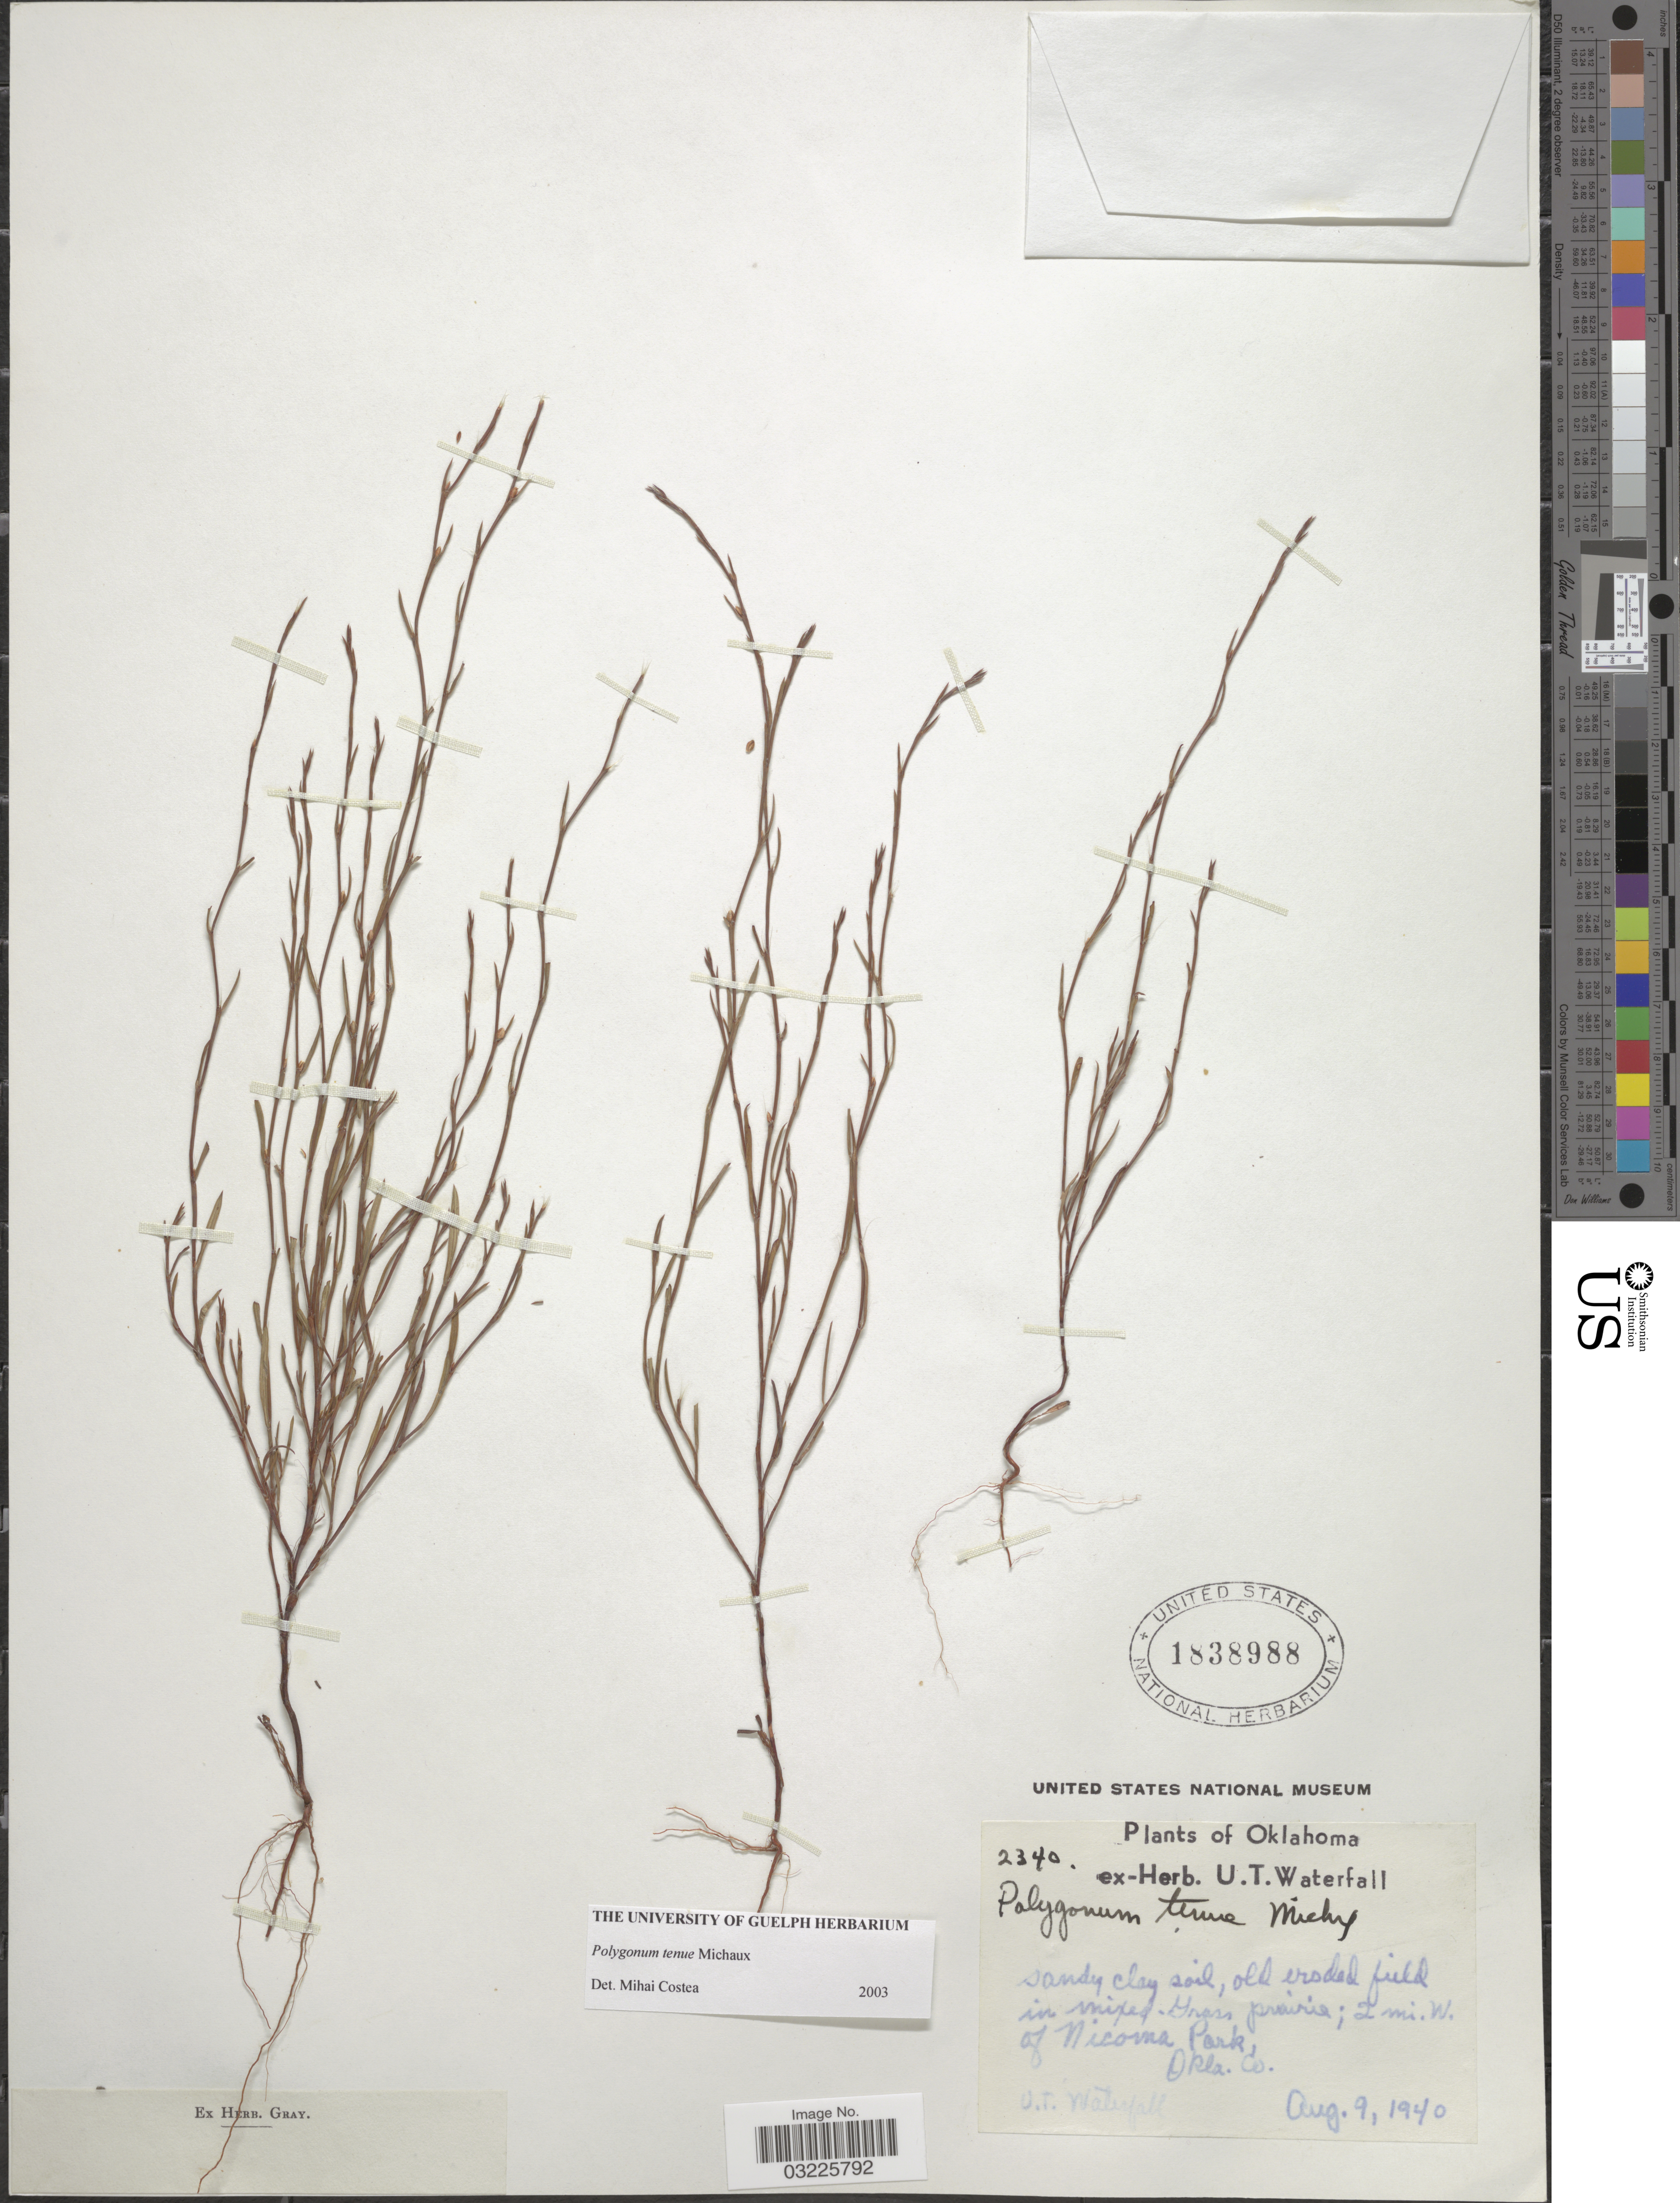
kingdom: Plantae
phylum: Tracheophyta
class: Magnoliopsida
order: Caryophyllales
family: Polygonaceae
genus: Polygonum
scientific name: Polygonum tenue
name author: F. Michx.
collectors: U. T. Waterfall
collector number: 2340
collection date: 1940-08-09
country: United States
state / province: Oklahoma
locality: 2 mi. W. of Nicoma Park, Okla. Co.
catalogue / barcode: US 1838988